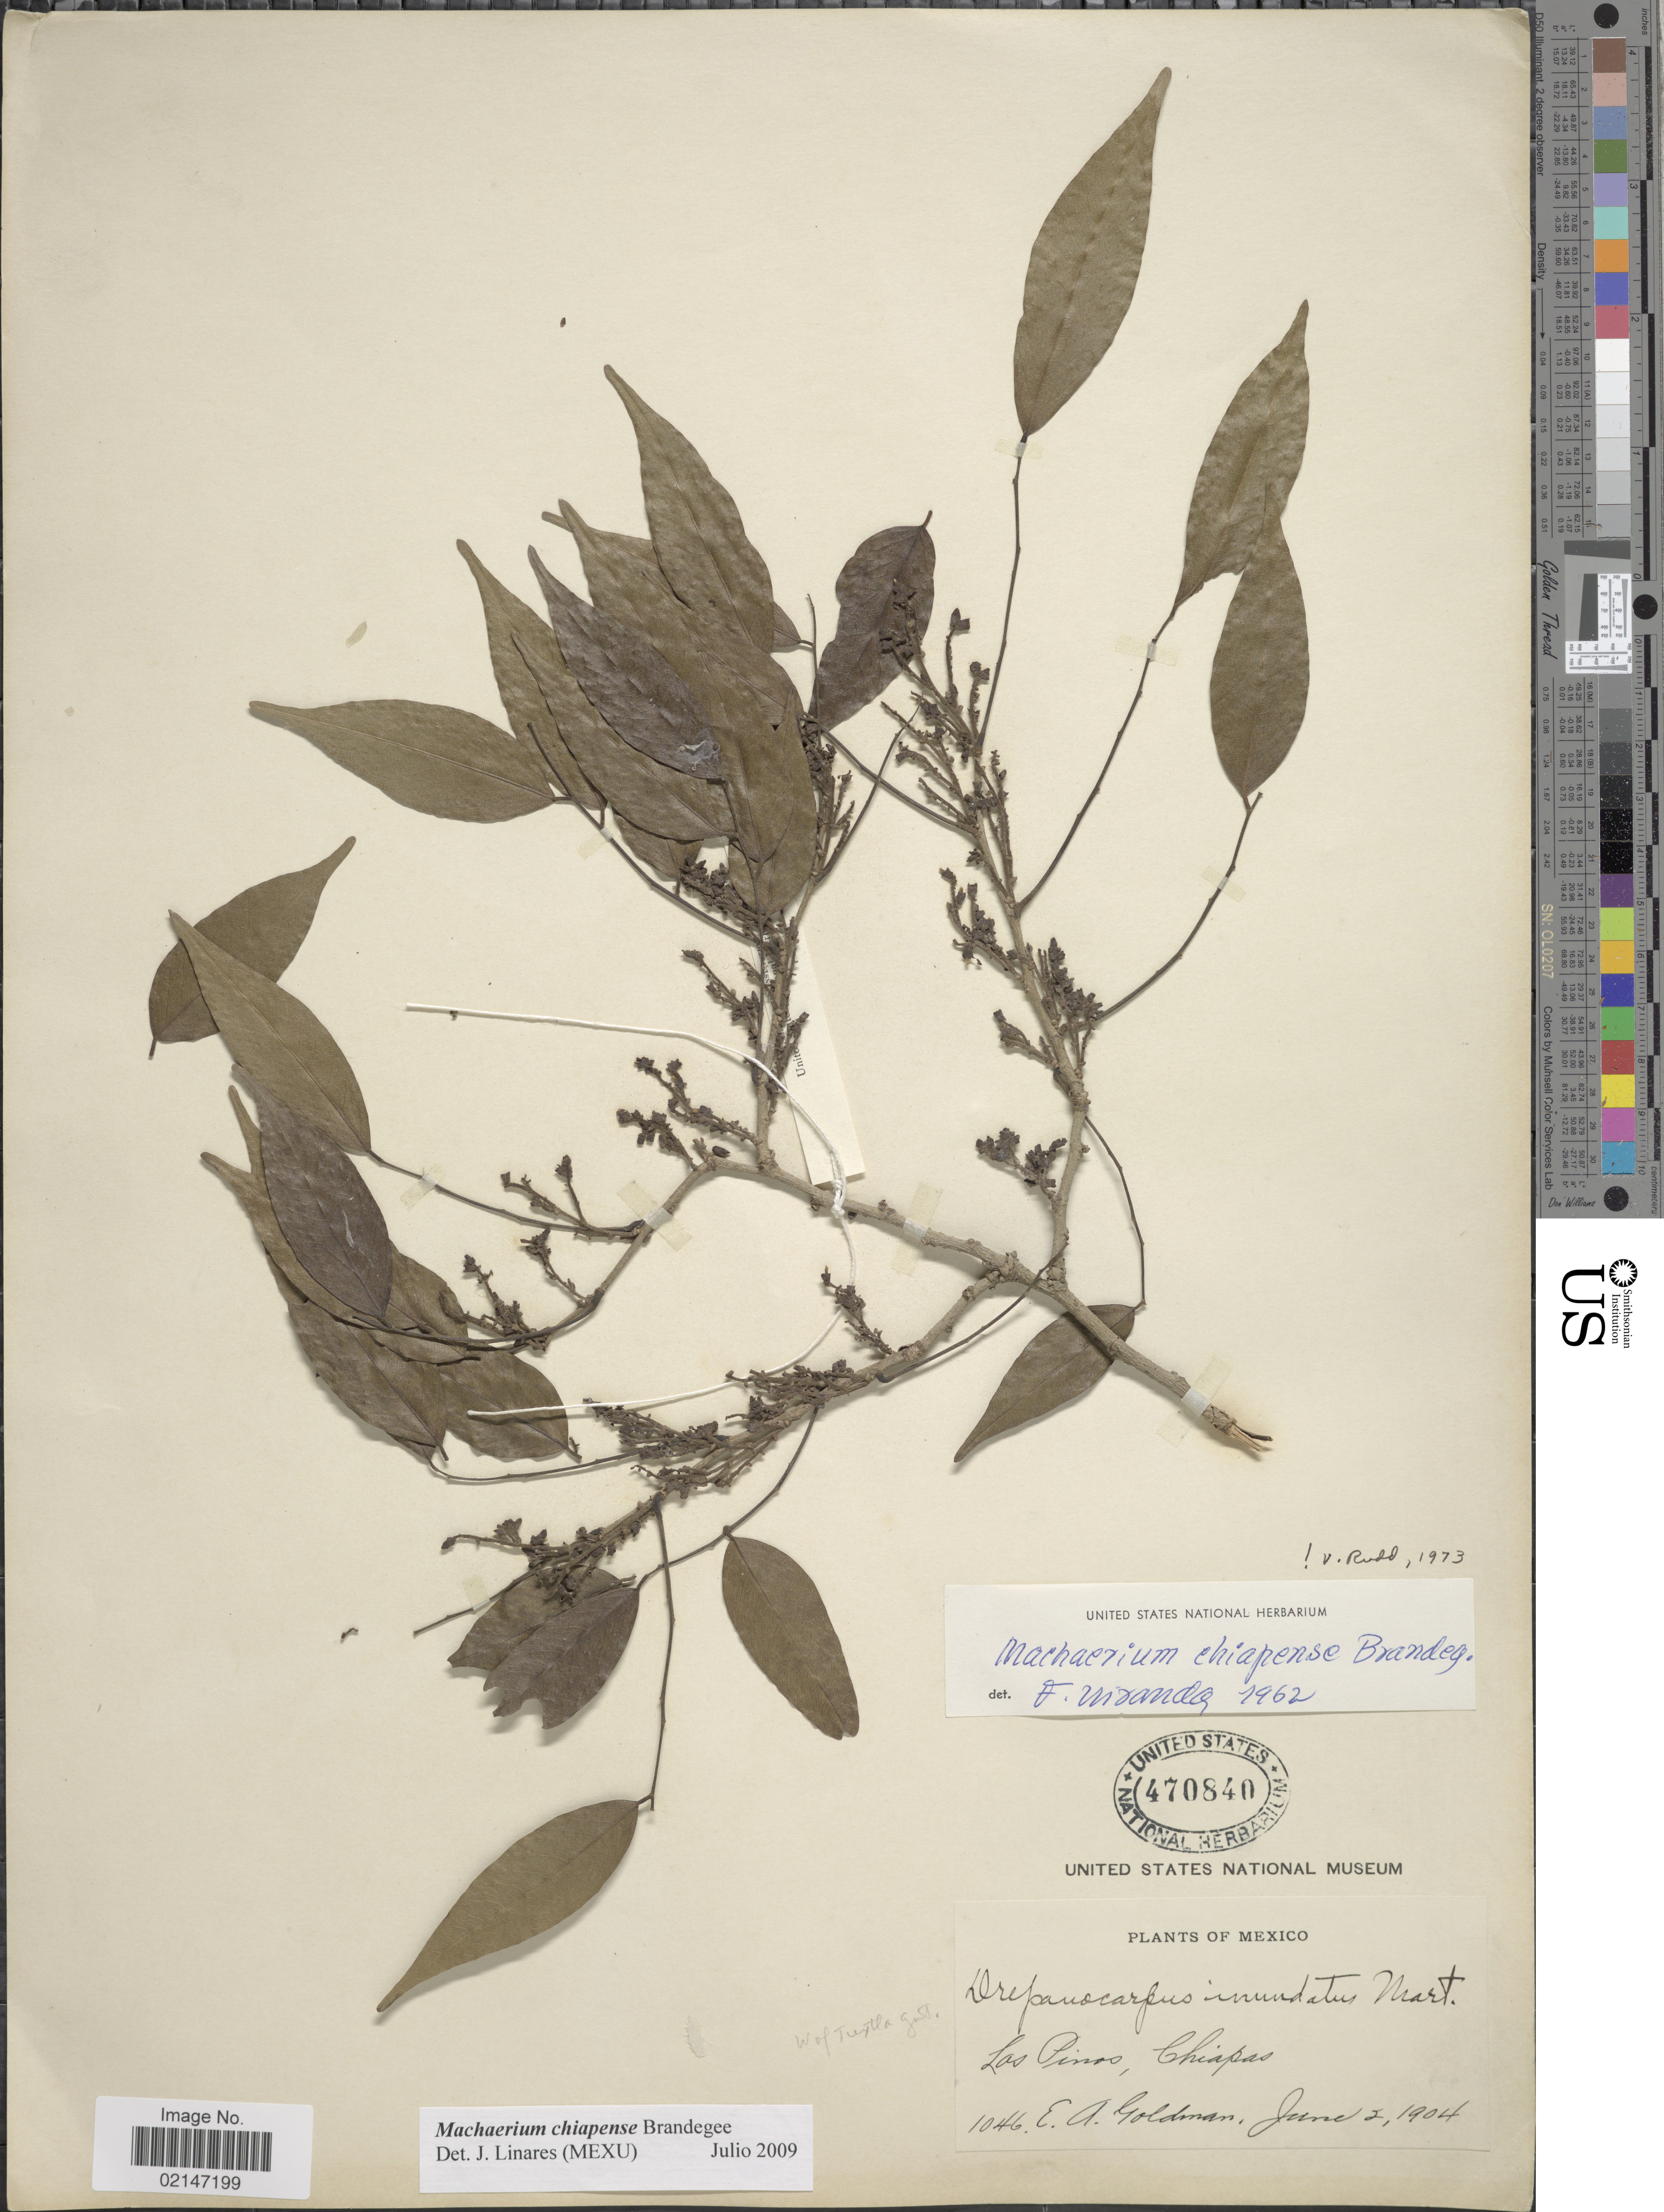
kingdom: Plantae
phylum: Tracheophyta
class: Magnoliopsida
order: Fabales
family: Fabaceae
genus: Machaerium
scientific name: Machaerium chiapense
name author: T.S. Brandg.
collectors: E. A. Goldman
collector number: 1046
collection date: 1904-06-02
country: Mexico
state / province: Chiapas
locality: Los Pinos, W of Tuxtla Gut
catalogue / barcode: US 470840